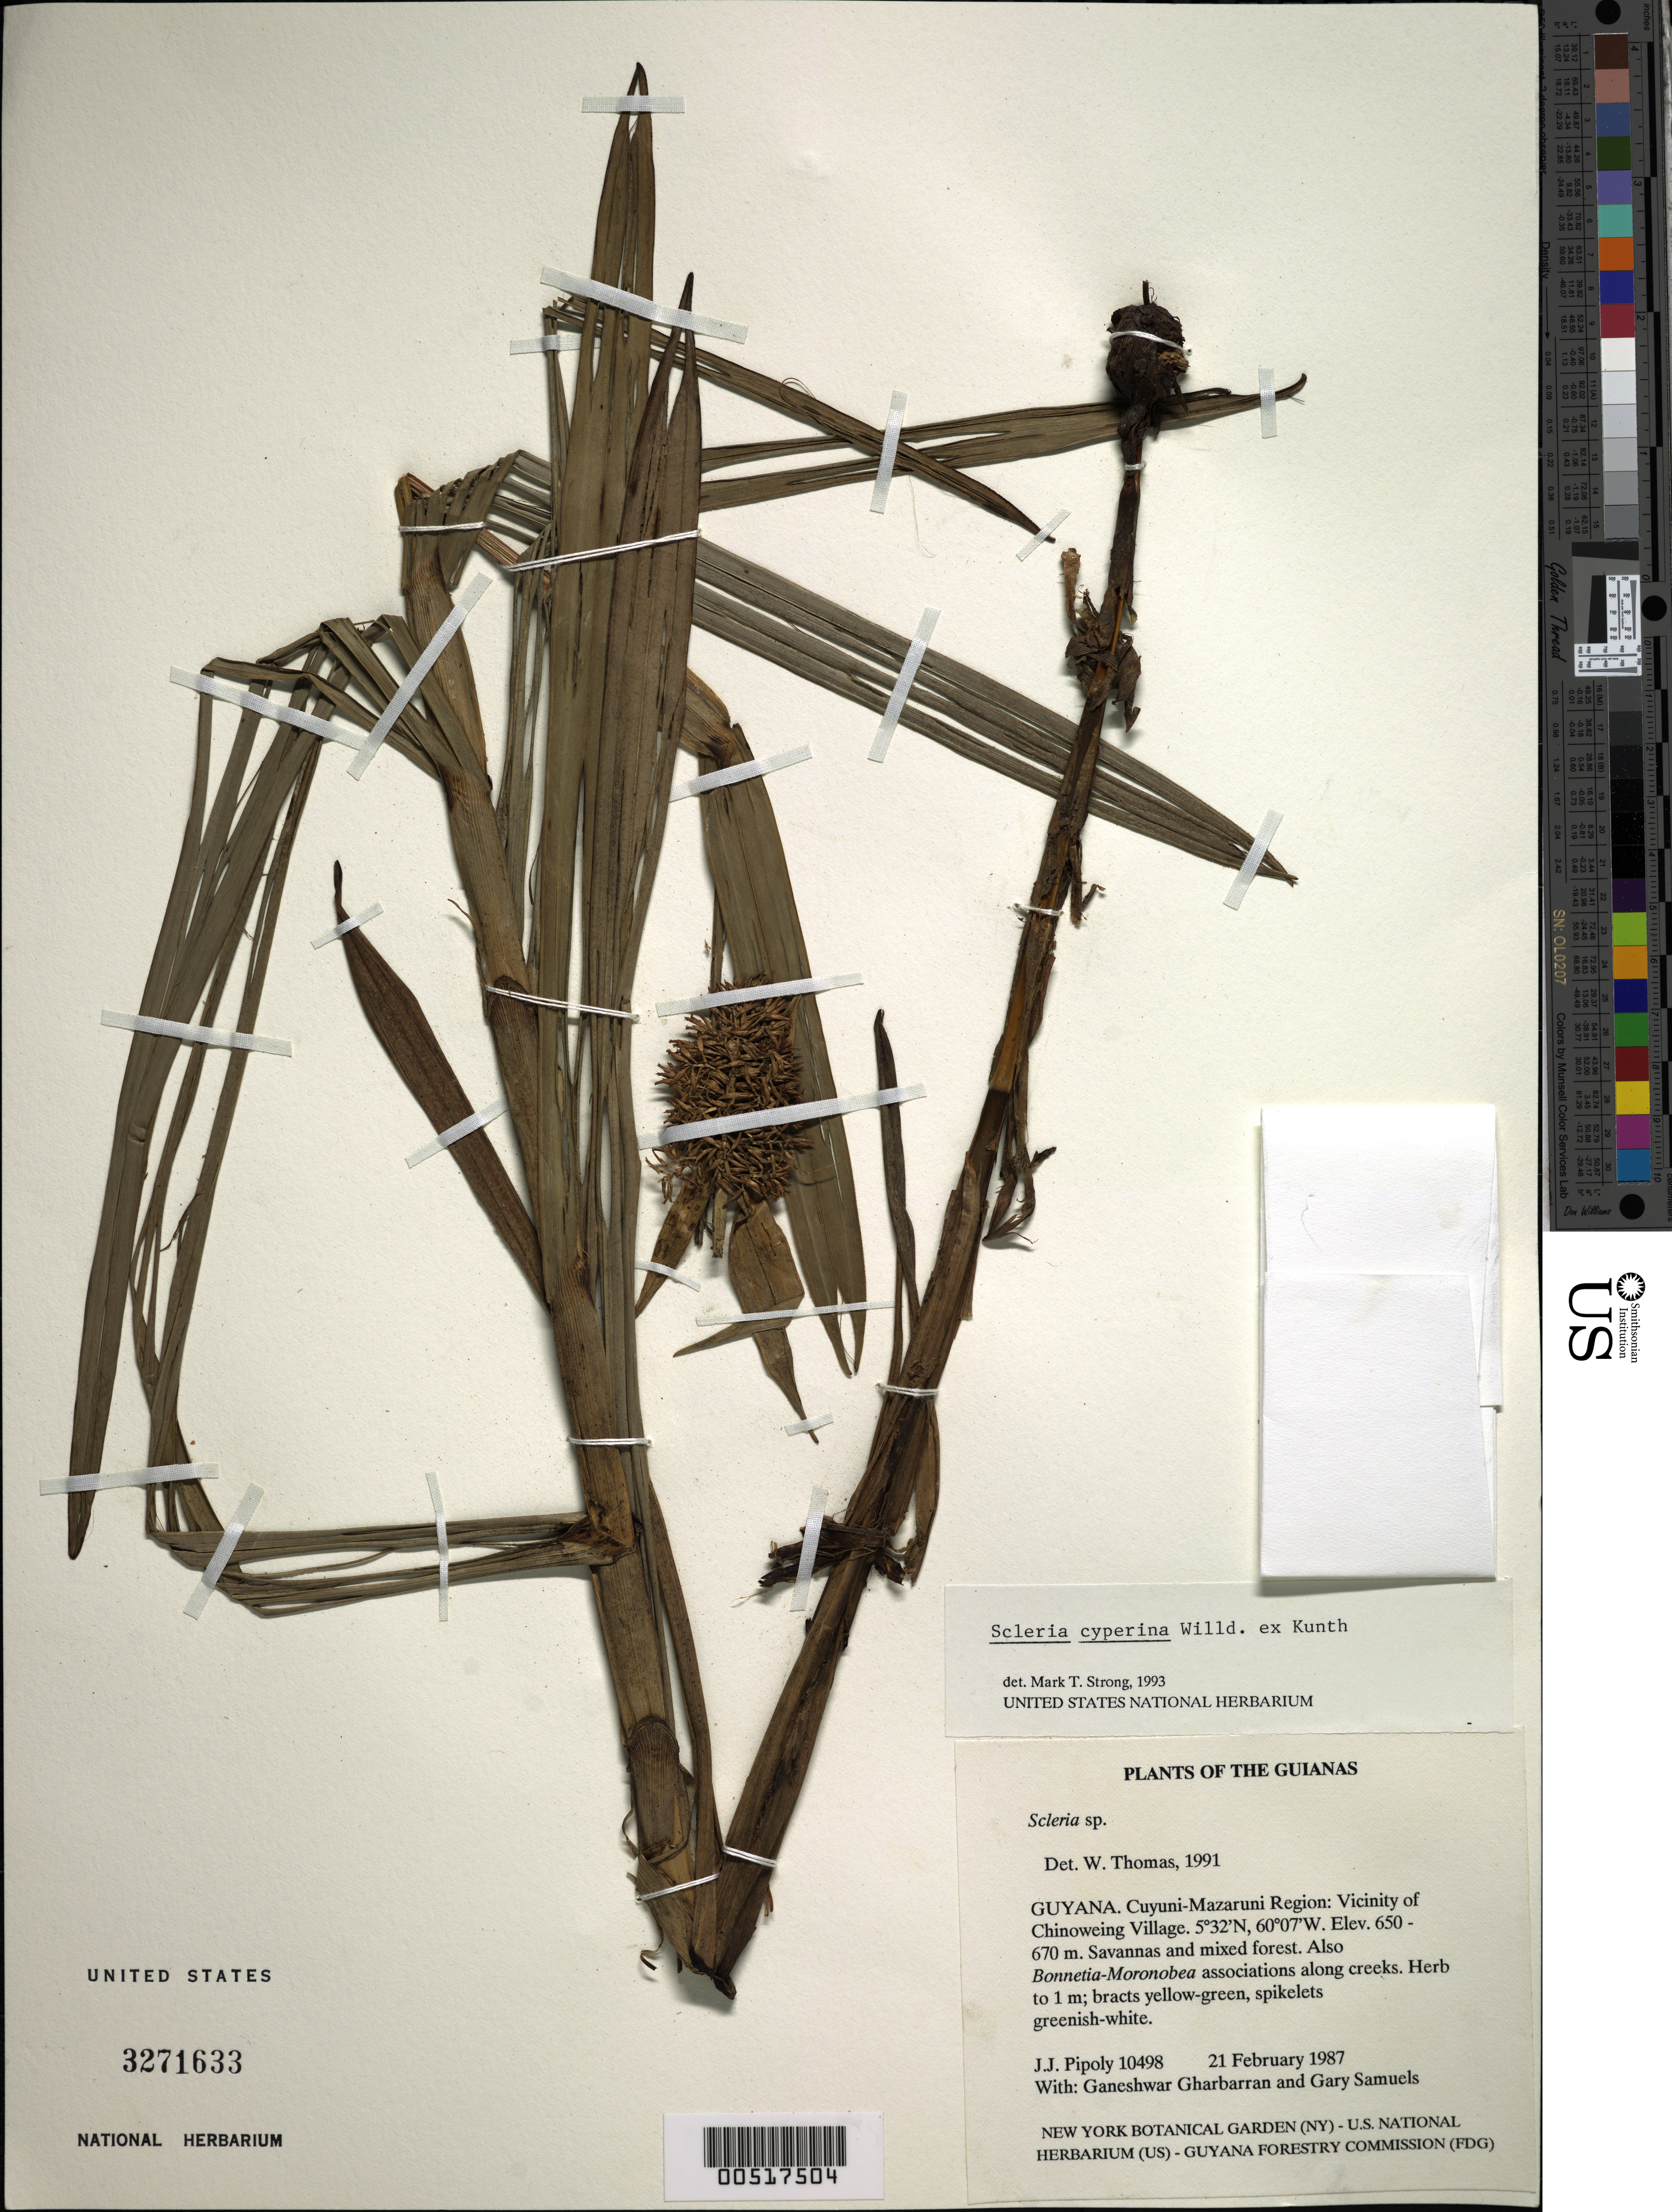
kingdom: Plantae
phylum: Tracheophyta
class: Liliopsida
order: Poales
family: Cyperaceae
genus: Scleria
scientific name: Scleria cyperina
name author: Willd. ex Kunth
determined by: Camelbeke, K.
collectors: J. J. Pipoly, G. Gharbarran & G. Samuels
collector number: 10498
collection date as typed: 21 February 1987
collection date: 1987-02-21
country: Guyana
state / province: Cuyuni-Mazaruni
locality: Vicinity of Chinoweing Village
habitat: Savannas and mixed forest. Also Bonnetia-Moronobea associations along creeks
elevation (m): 650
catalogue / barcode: US 3271633